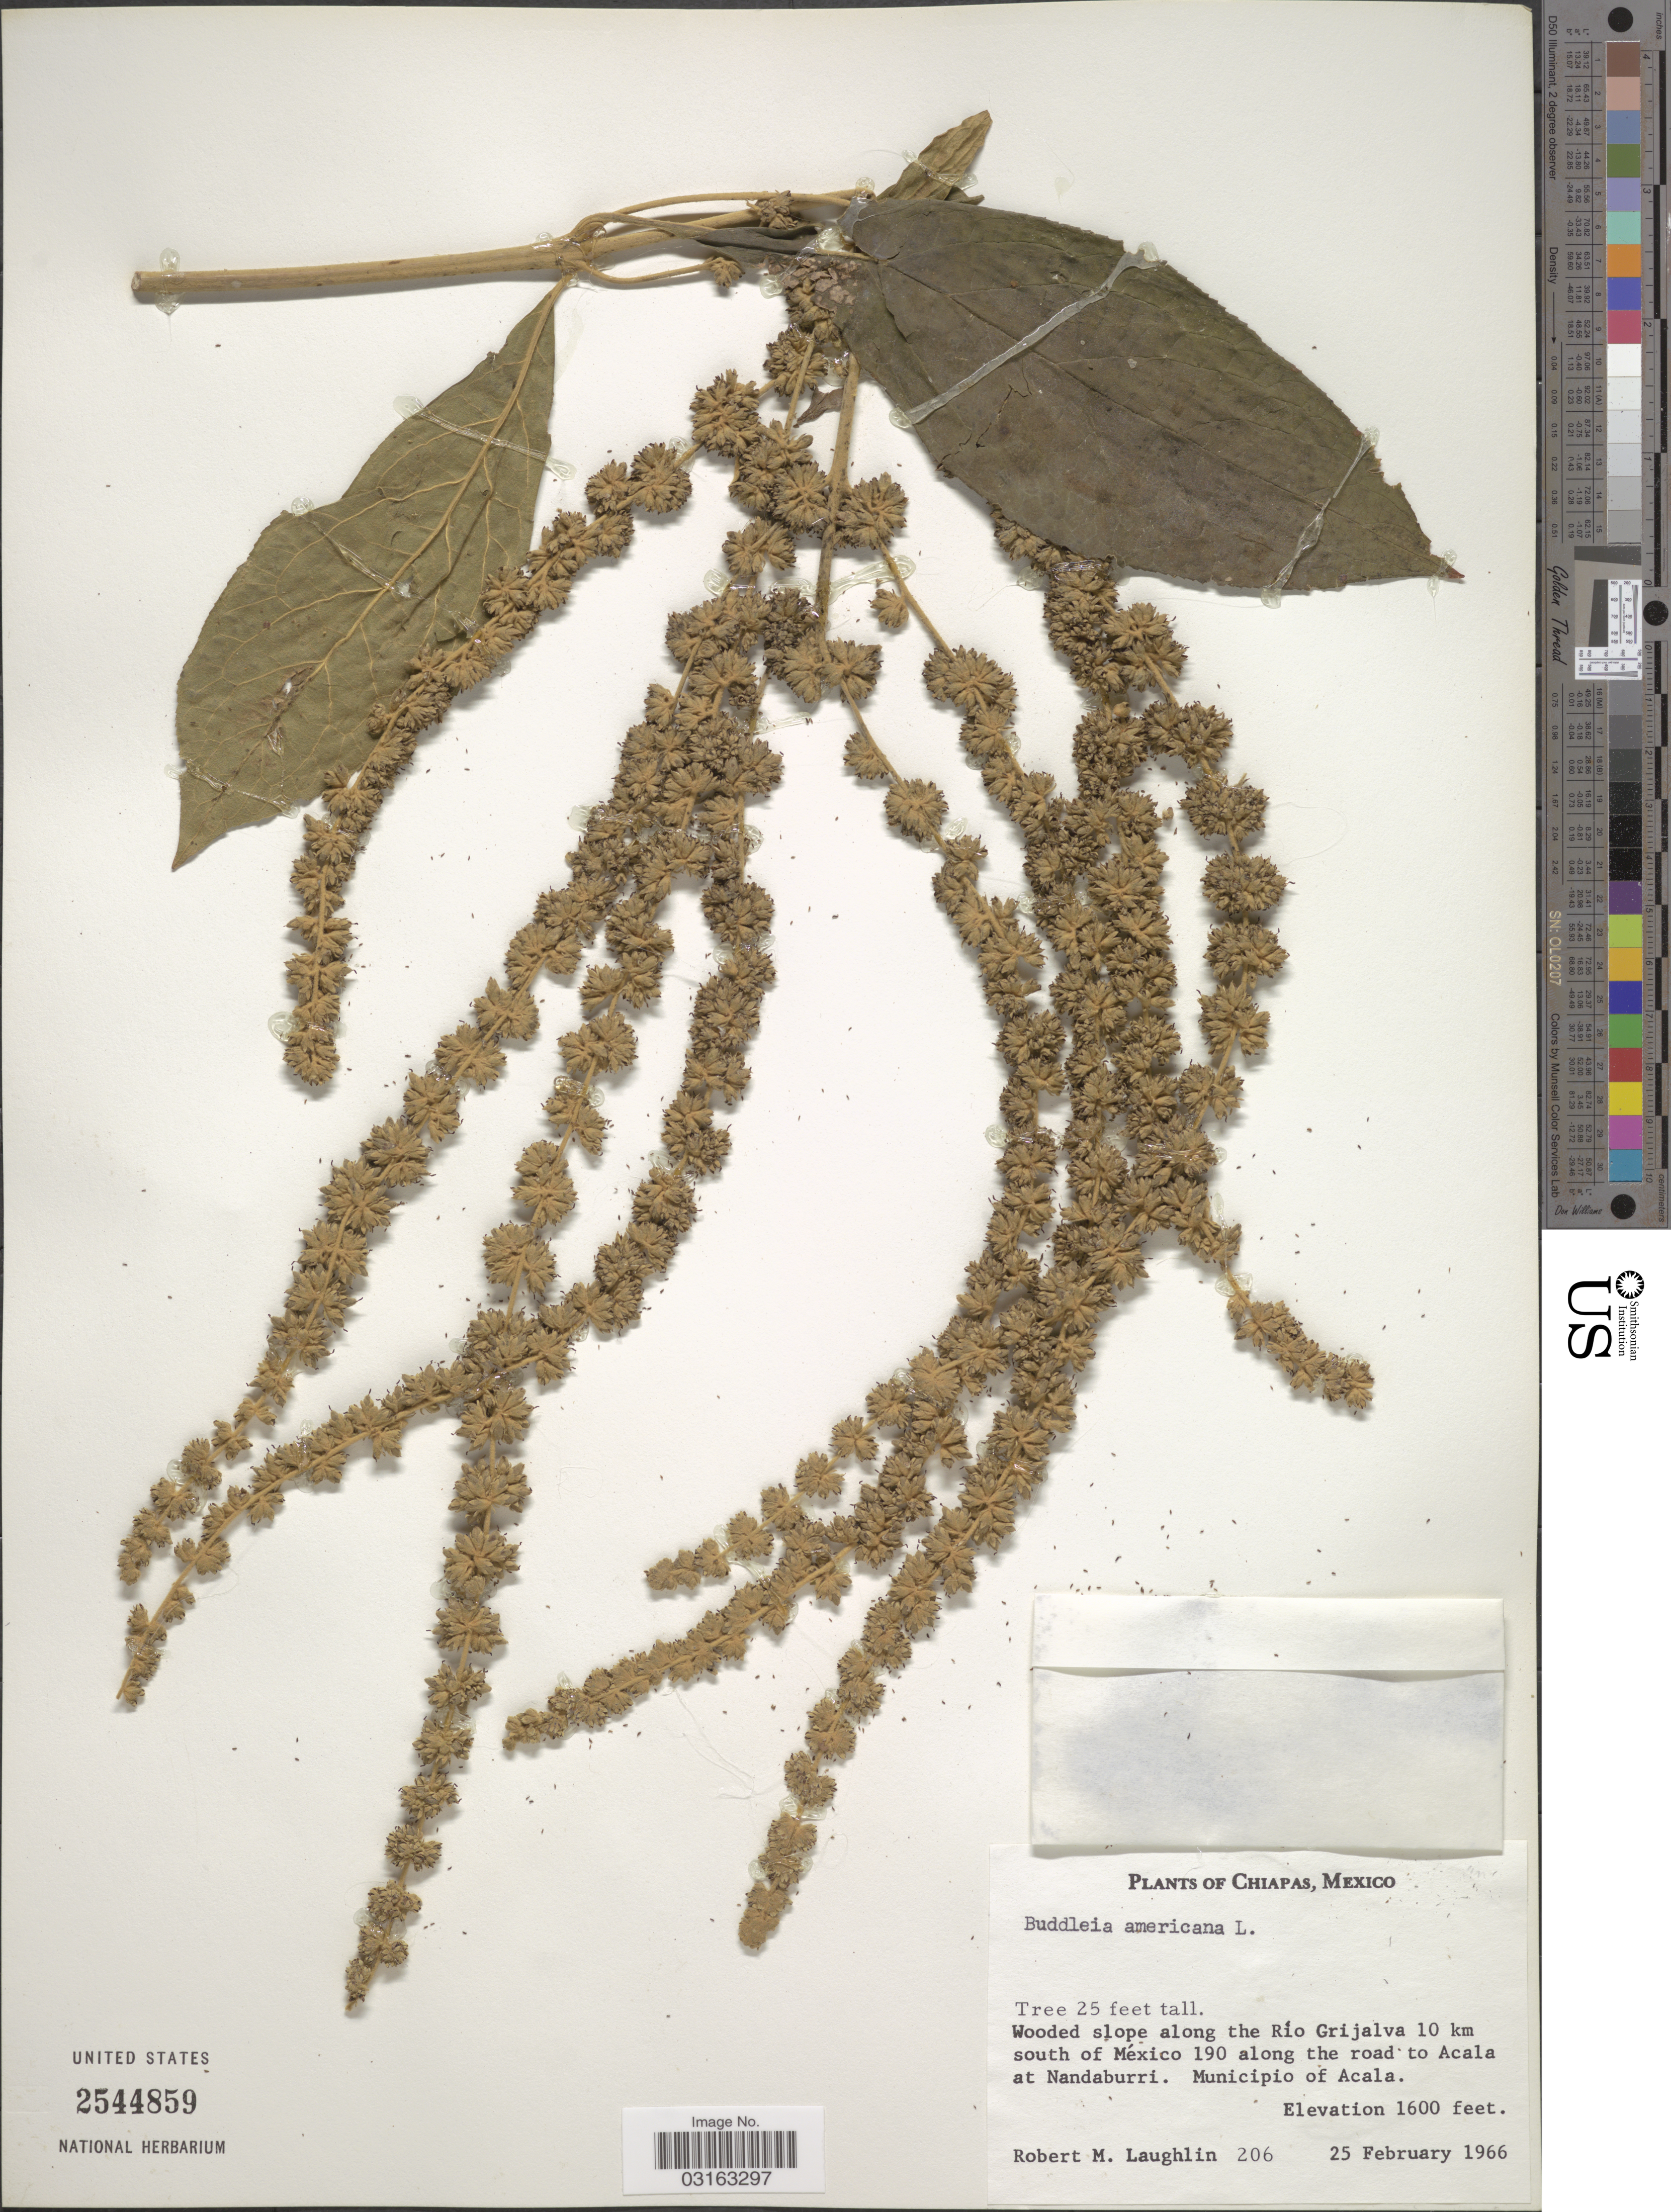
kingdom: Plantae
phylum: Tracheophyta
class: Magnoliopsida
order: Lamiales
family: Scrophulariaceae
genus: Buddleja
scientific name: Buddleja americana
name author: L.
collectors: R. M. Laughlin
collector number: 206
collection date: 1966-02-25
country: Mexico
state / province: Chiapas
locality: Wooded slope along the Río Grijalva 10 km south of México 190 along the road to Acala at Nandaburri. Municipio of Acala.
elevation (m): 488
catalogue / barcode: US 2544859